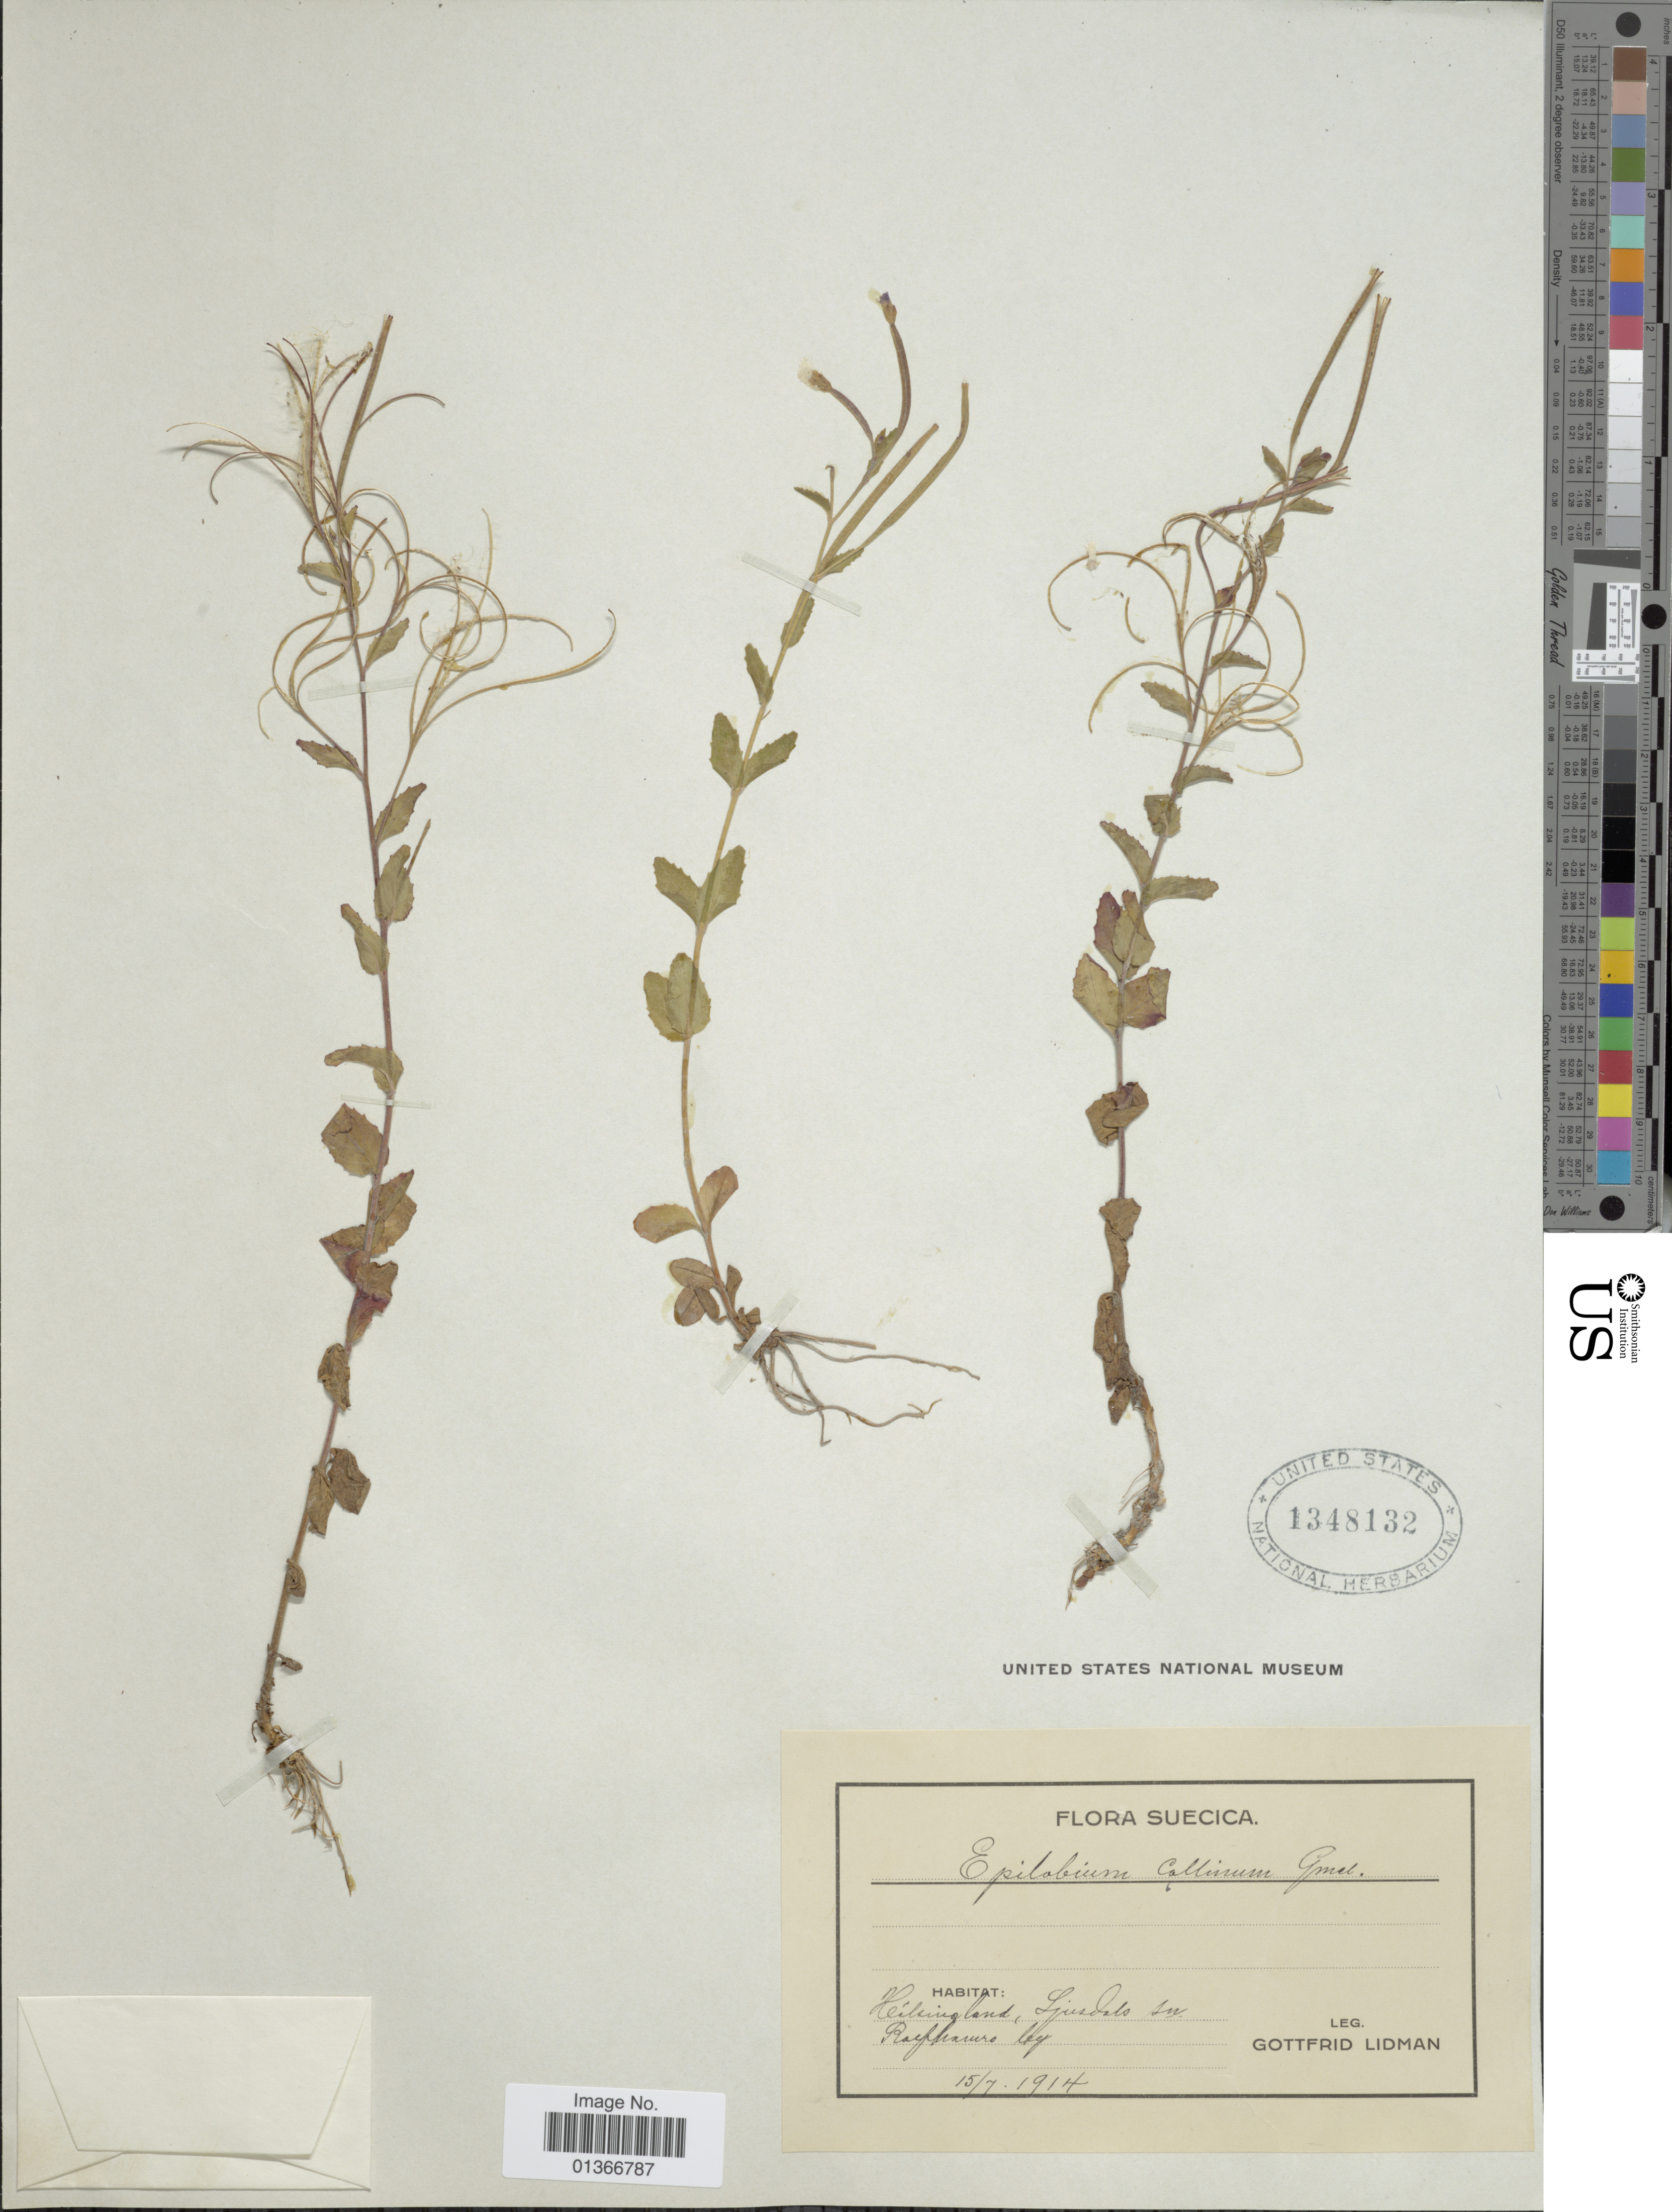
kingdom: Plantae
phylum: Tracheophyta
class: Magnoliopsida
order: Myrtales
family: Onagraceae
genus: Epilobium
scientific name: Epilobium collinum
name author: C.C. Gmel.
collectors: G. Lidman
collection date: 1914-07-15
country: Sweden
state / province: Gävleborg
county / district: Ljusdal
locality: Ljusdal sn, Rolfhamre by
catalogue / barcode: US 1348132